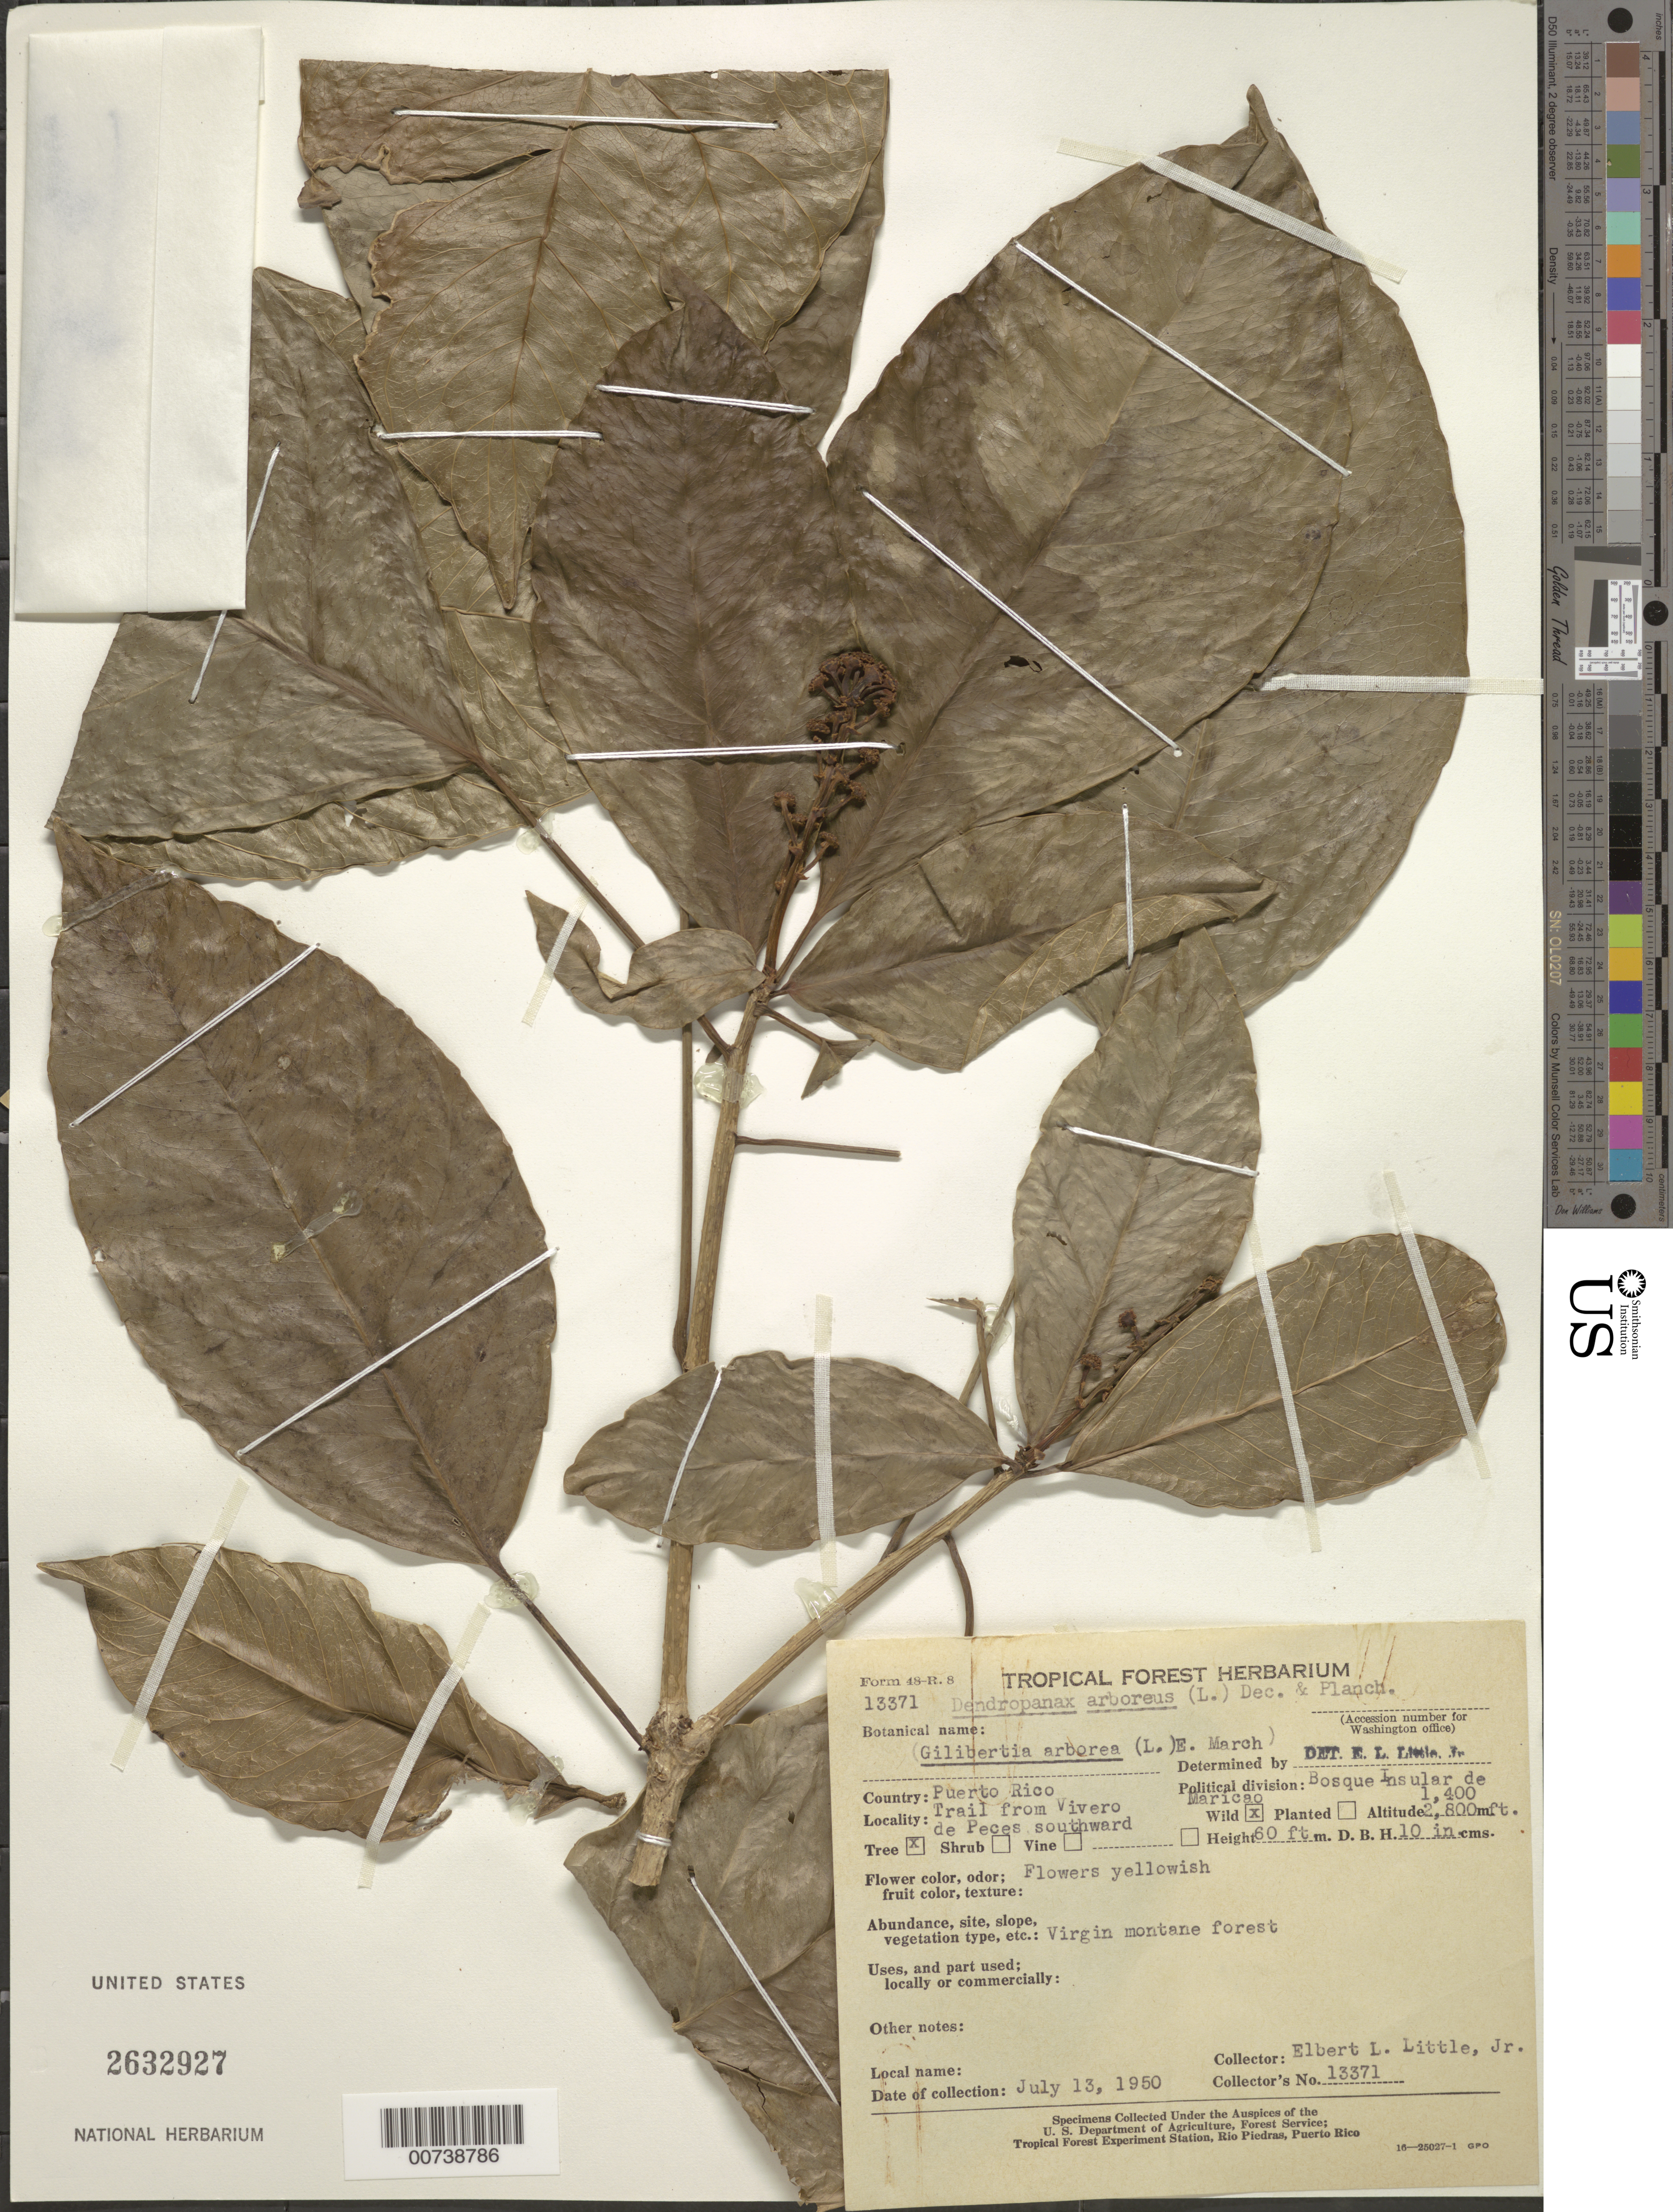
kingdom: Plantae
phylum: Tracheophyta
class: Magnoliopsida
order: Apiales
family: Araliaceae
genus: Dendropanax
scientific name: Dendropanax arboreus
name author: (L.) Decne. & Planch.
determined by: Little, Elbert L., Jr., (FSSR), United States Department of Agriculture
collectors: E. L. Little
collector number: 13371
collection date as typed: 13 Jul 1950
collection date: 1950-07-13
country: Puerto Rico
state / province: Maricao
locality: Bosque Insular de Maricao, Trail from Vivero de Peces southward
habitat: Virgin montane forest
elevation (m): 427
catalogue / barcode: US 2632927